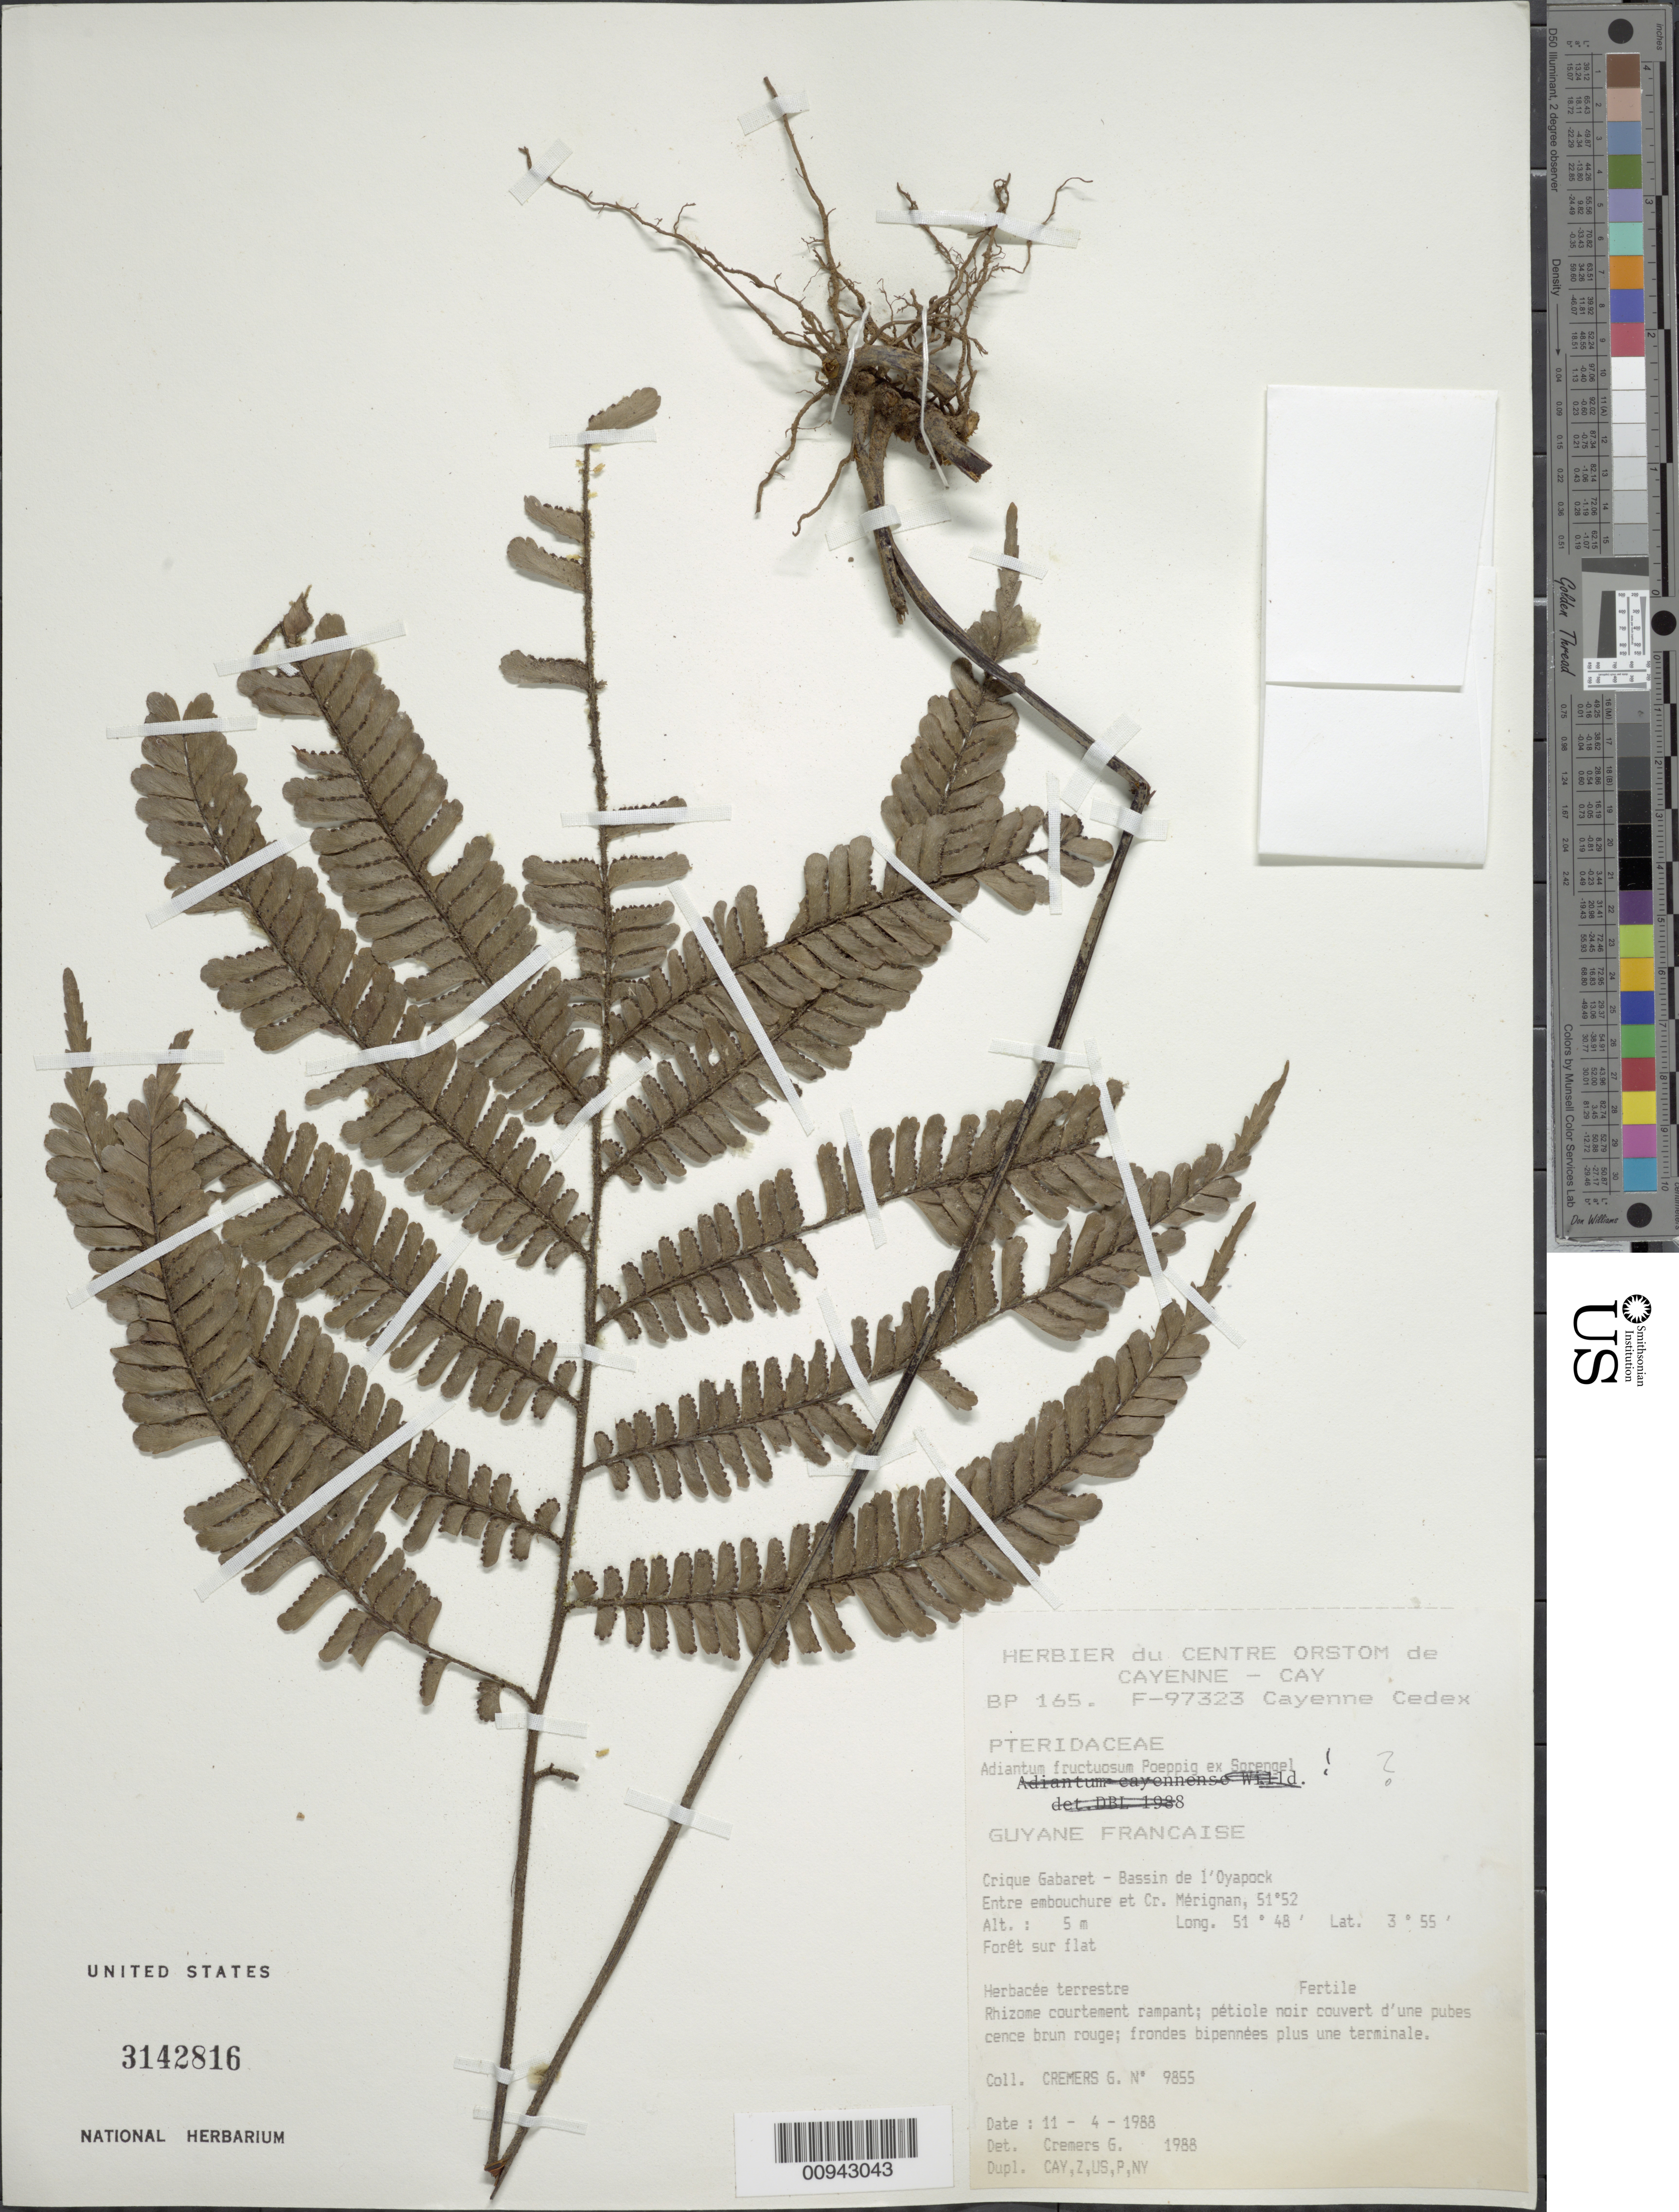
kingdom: Plantae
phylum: Tracheophyta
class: Polypodiopsida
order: Polypodiales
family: Pteridaceae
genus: Adiantum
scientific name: Adiantum fructuosum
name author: Poepp. ex Spreng.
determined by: Cremers, Georges A.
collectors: G. Cremers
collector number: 9855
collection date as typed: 11-Apr-88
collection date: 1988-04-11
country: French Guiana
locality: Crique Gabaret, Bassin de l'Oyapock, entre embouchure et Cr. Mérignan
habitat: Foret sur flat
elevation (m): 5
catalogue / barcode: US 3142816